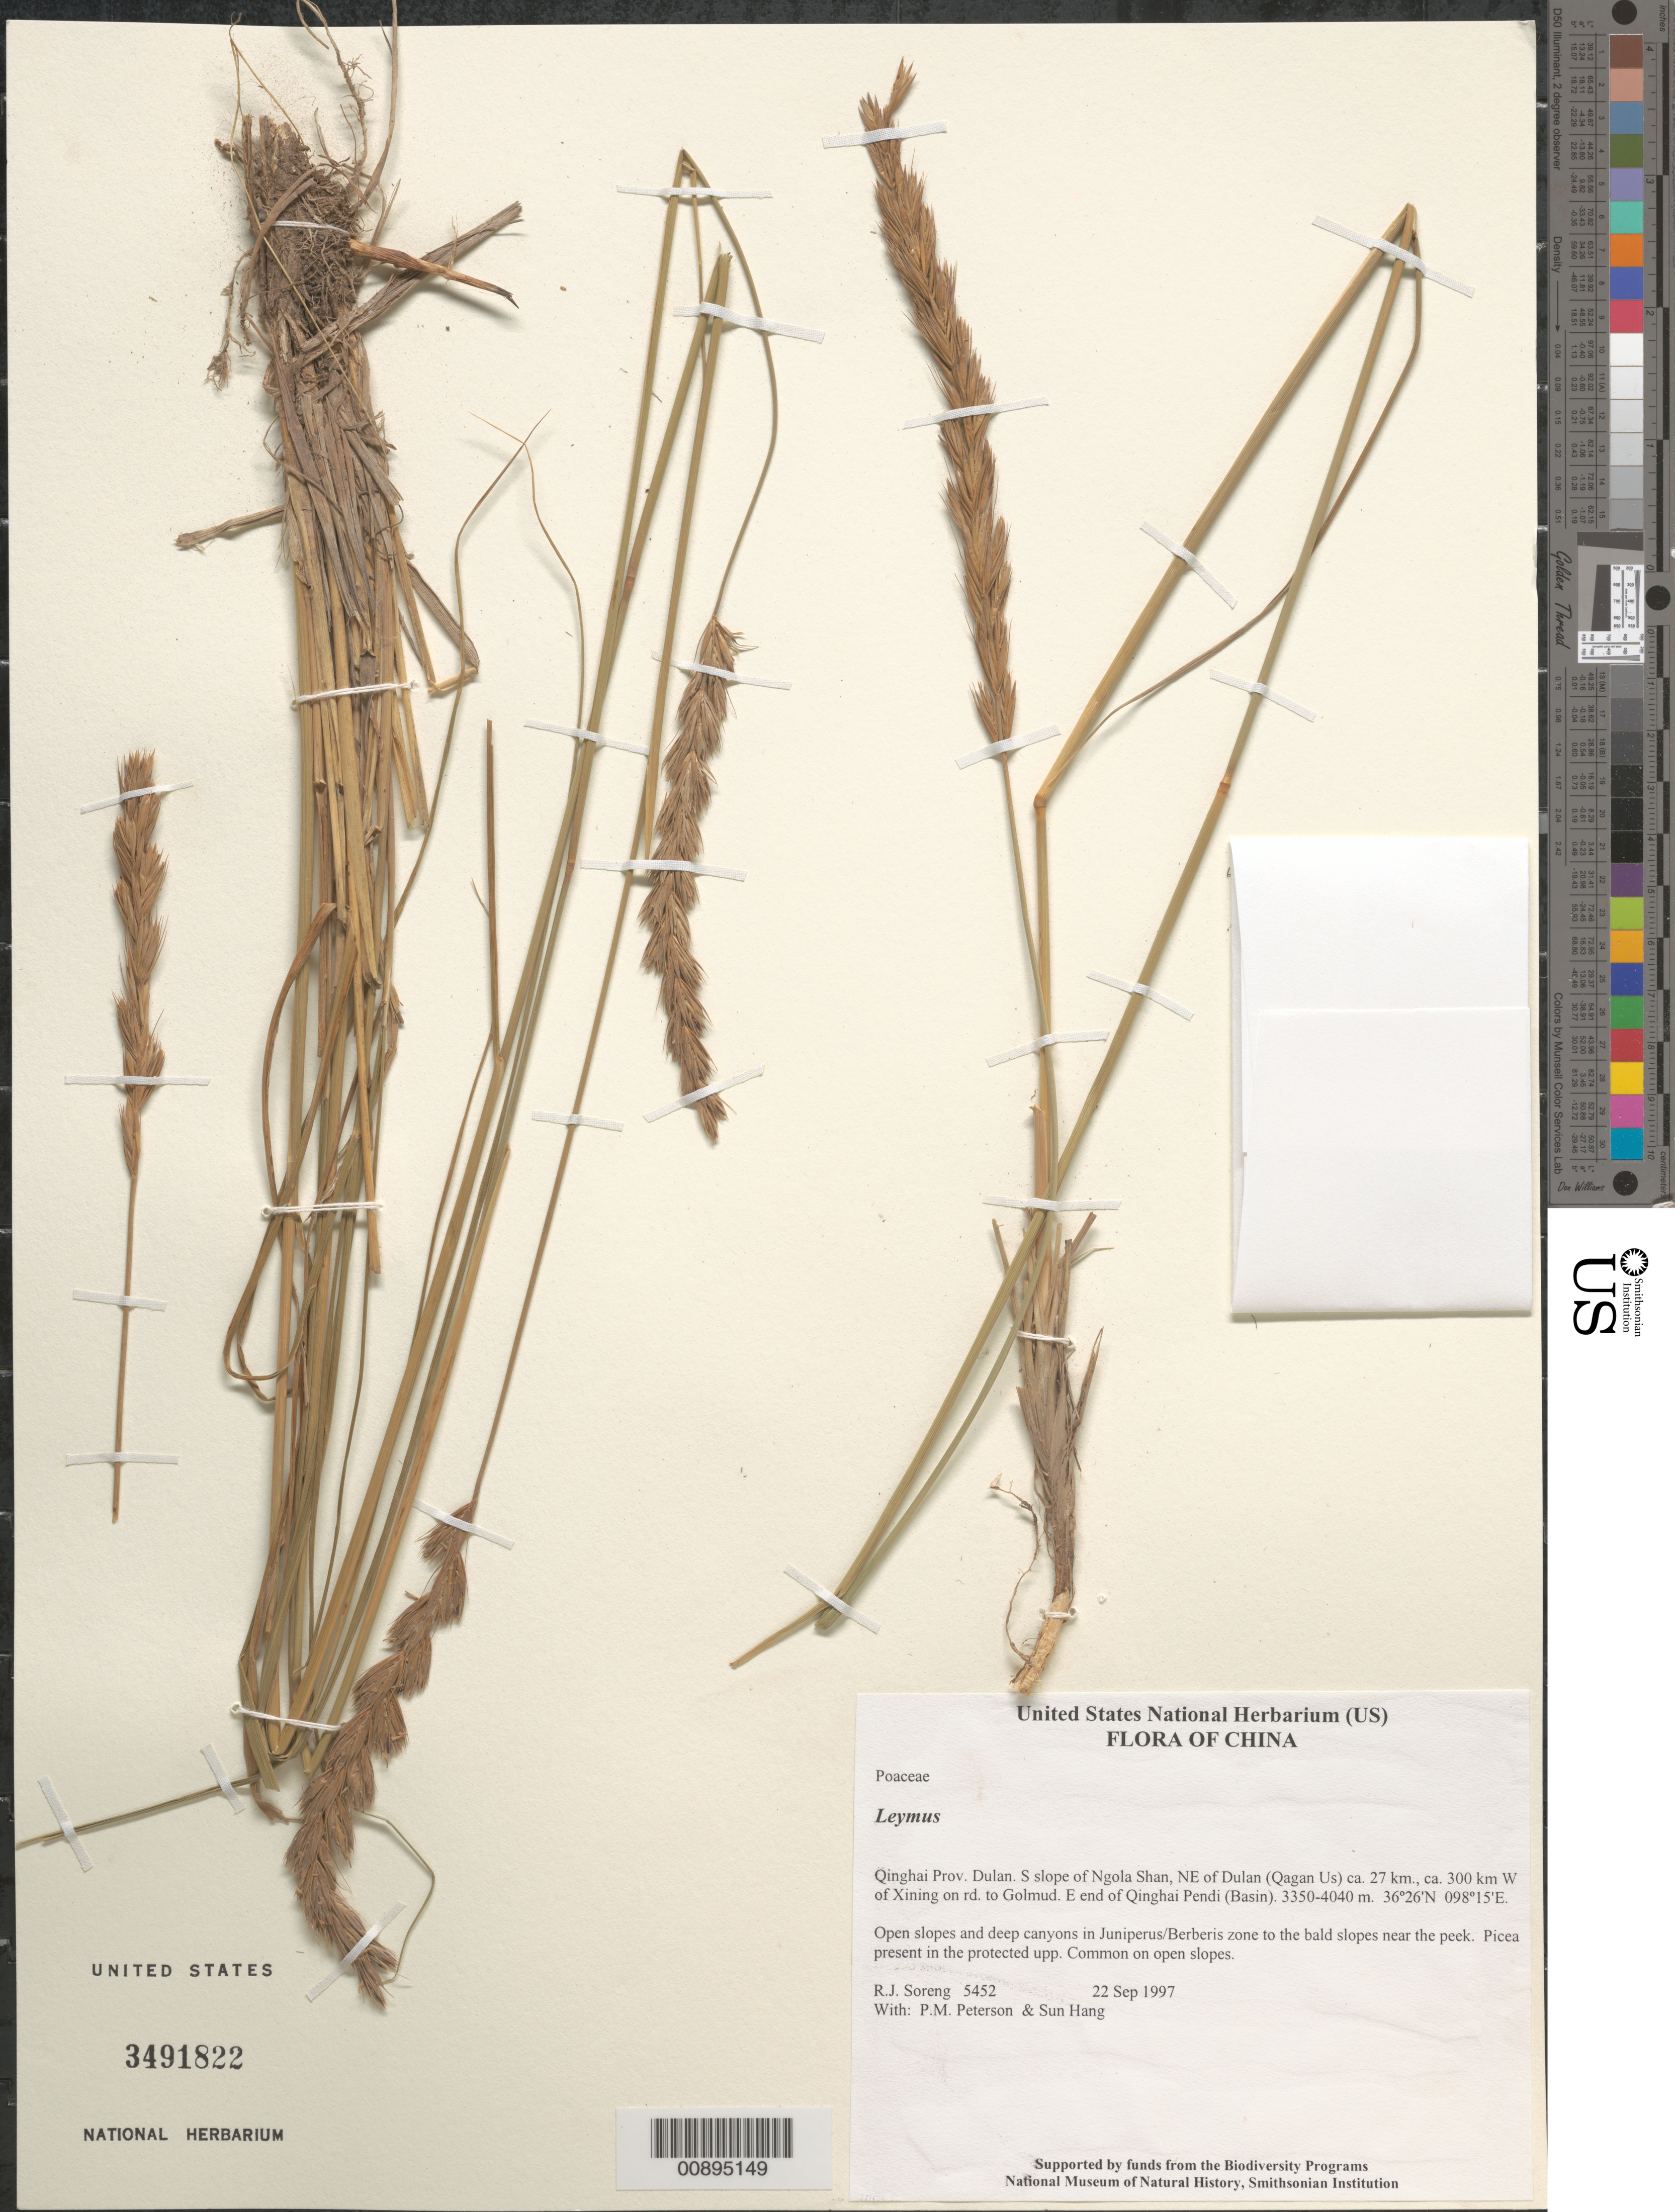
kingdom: Plantae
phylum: Tracheophyta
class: Liliopsida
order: Poales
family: Poaceae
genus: Leymus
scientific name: Leymus sp.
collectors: R. J. Soreng, P. M. Peterson & Sun Hang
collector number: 5452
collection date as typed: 22 Sep 1997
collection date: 1997-09-22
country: China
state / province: Qinghai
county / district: Dulan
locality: S slope of Ngola Shan, NE of Dulan (Qagan Us) ca. 27 km., ca. 300 km W of Xining on rd. to Golmud. E end of Qinghai Pendi (Basin).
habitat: Open slopes and deep canyons in Juniperus/Berberis zone to the bald slopes near the peek. Picea present in the protected upp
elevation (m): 3350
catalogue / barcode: US 3491822